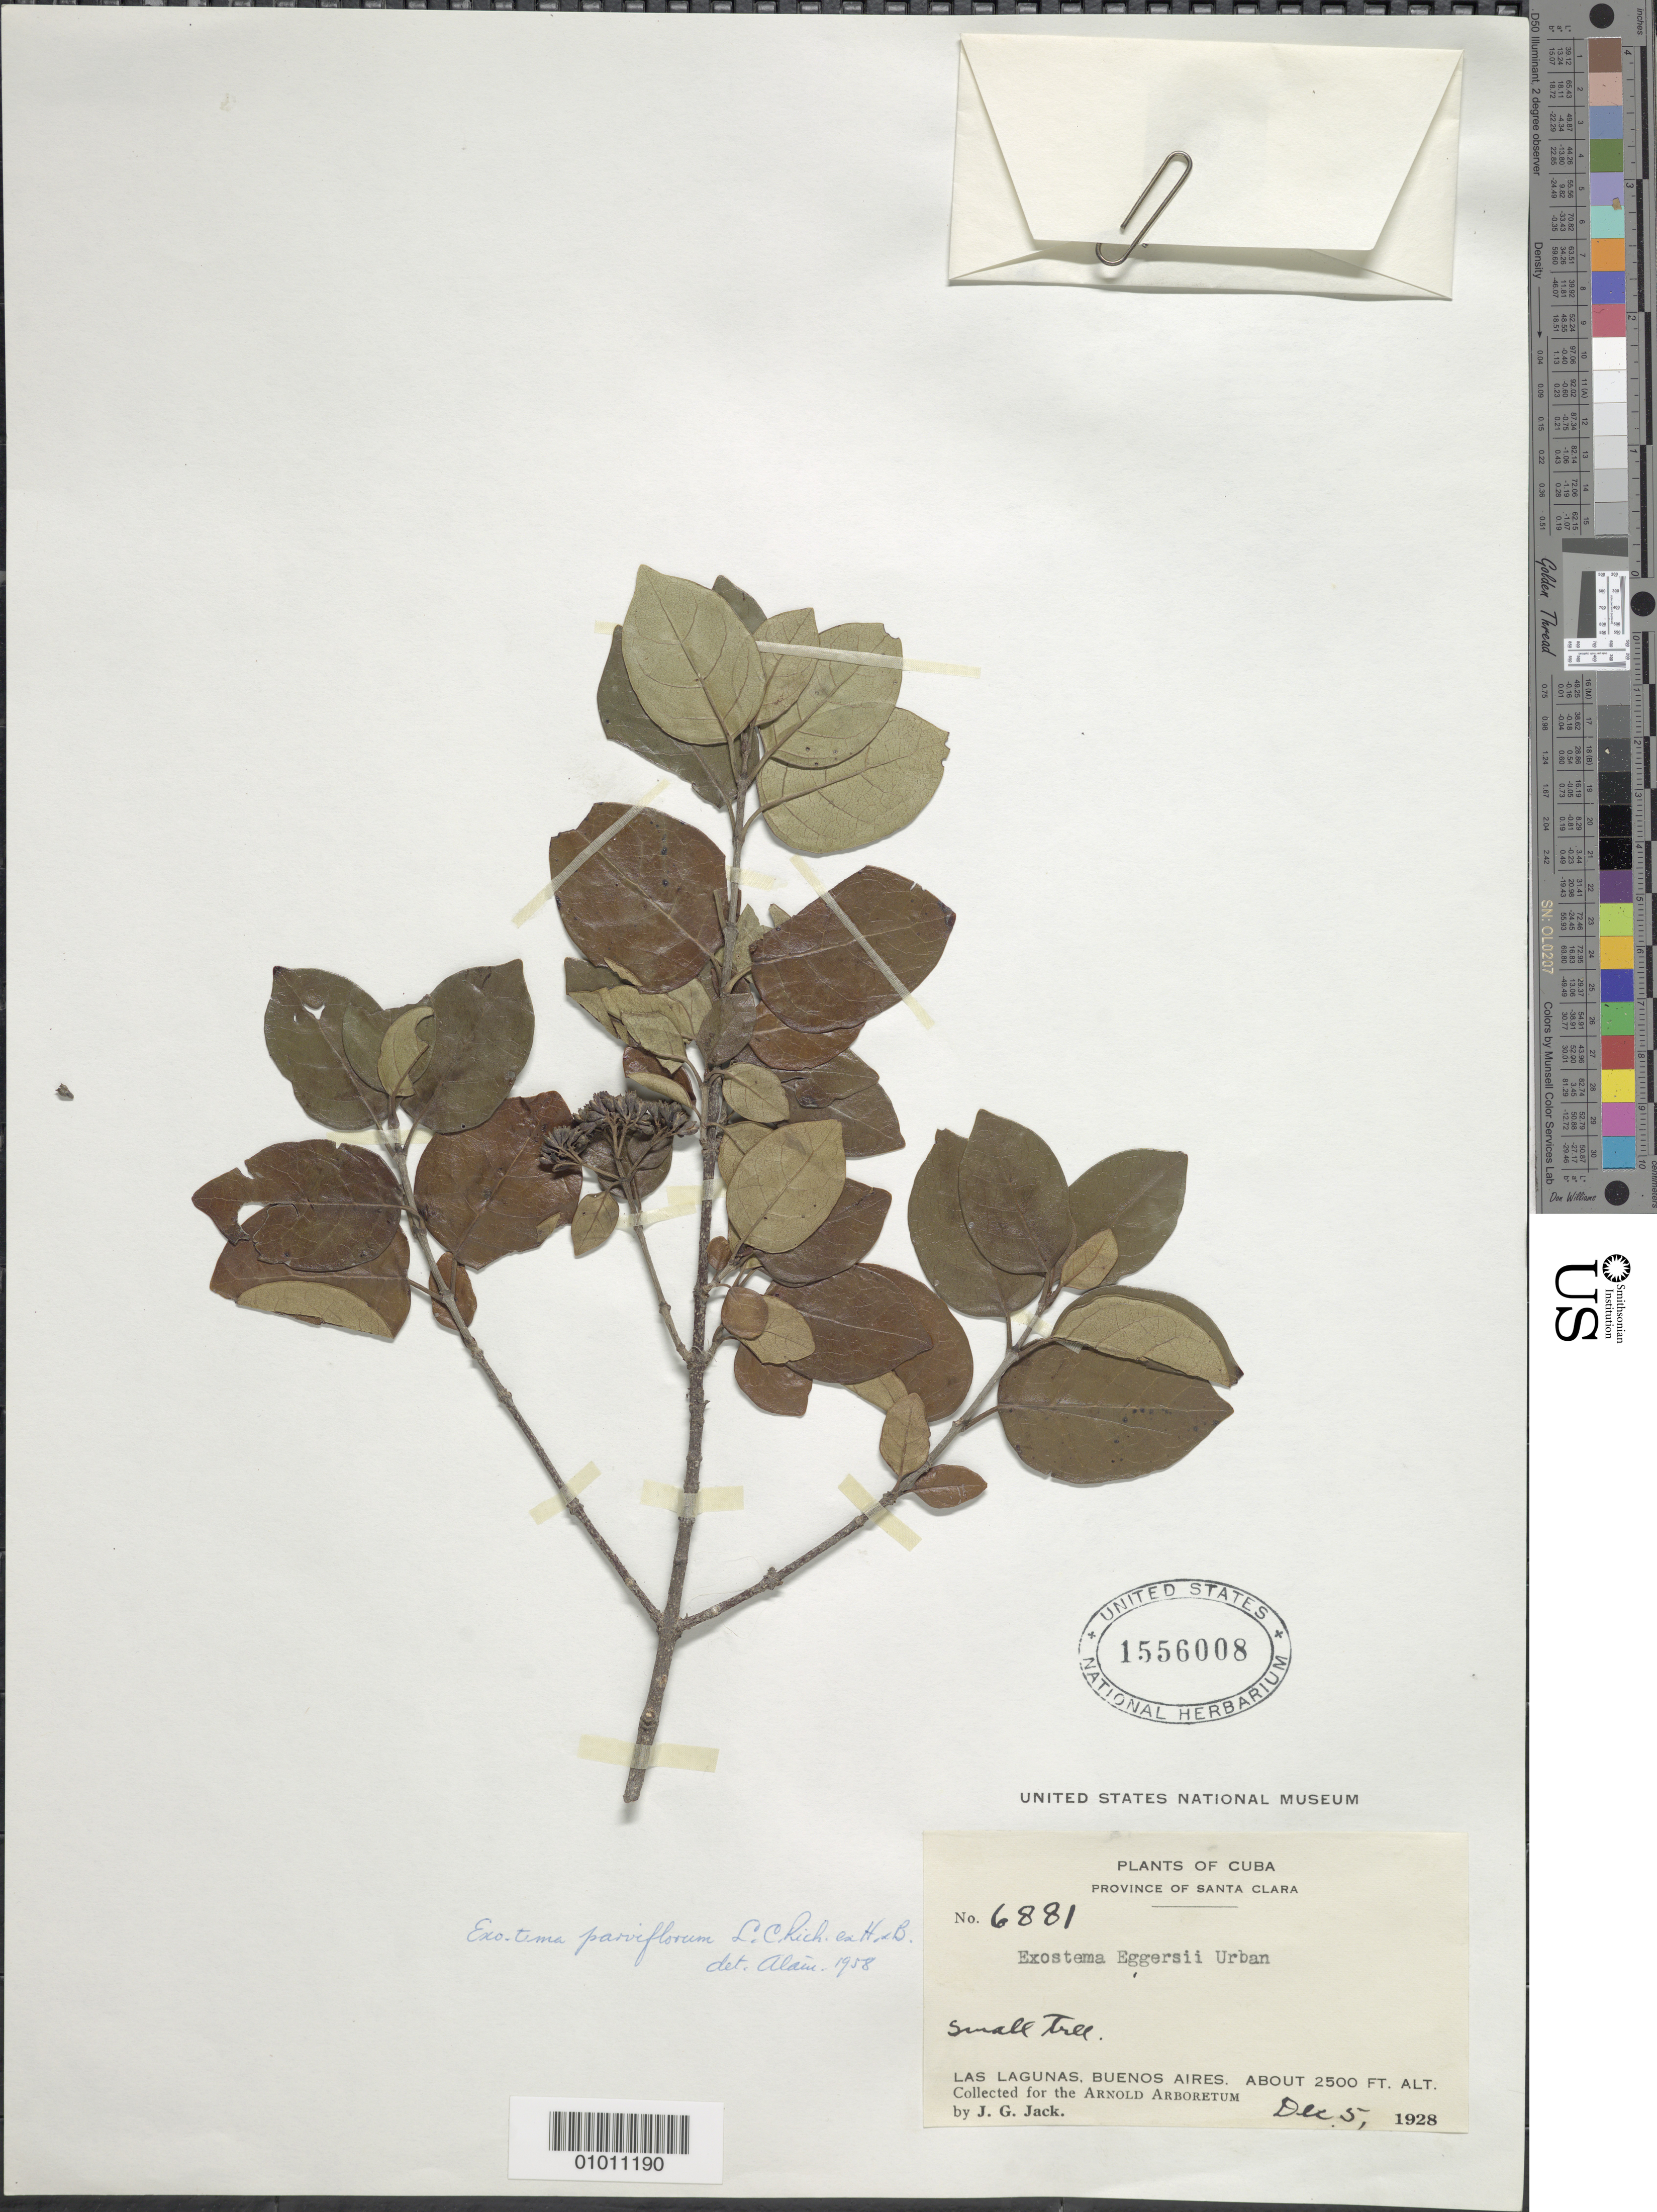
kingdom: Plantae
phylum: Tracheophyta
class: Magnoliopsida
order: Gentianales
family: Rubiaceae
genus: Exostema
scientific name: Exostema parviflorum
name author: A. Rich. ex Humb. & Bonpl.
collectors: J. G. Jack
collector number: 6881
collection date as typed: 05 Dec 1928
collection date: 1928-12-05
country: Cuba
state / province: Santa Clara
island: Cuba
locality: Las Lagunas, Buenos Aires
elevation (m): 762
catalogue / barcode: US 1556008